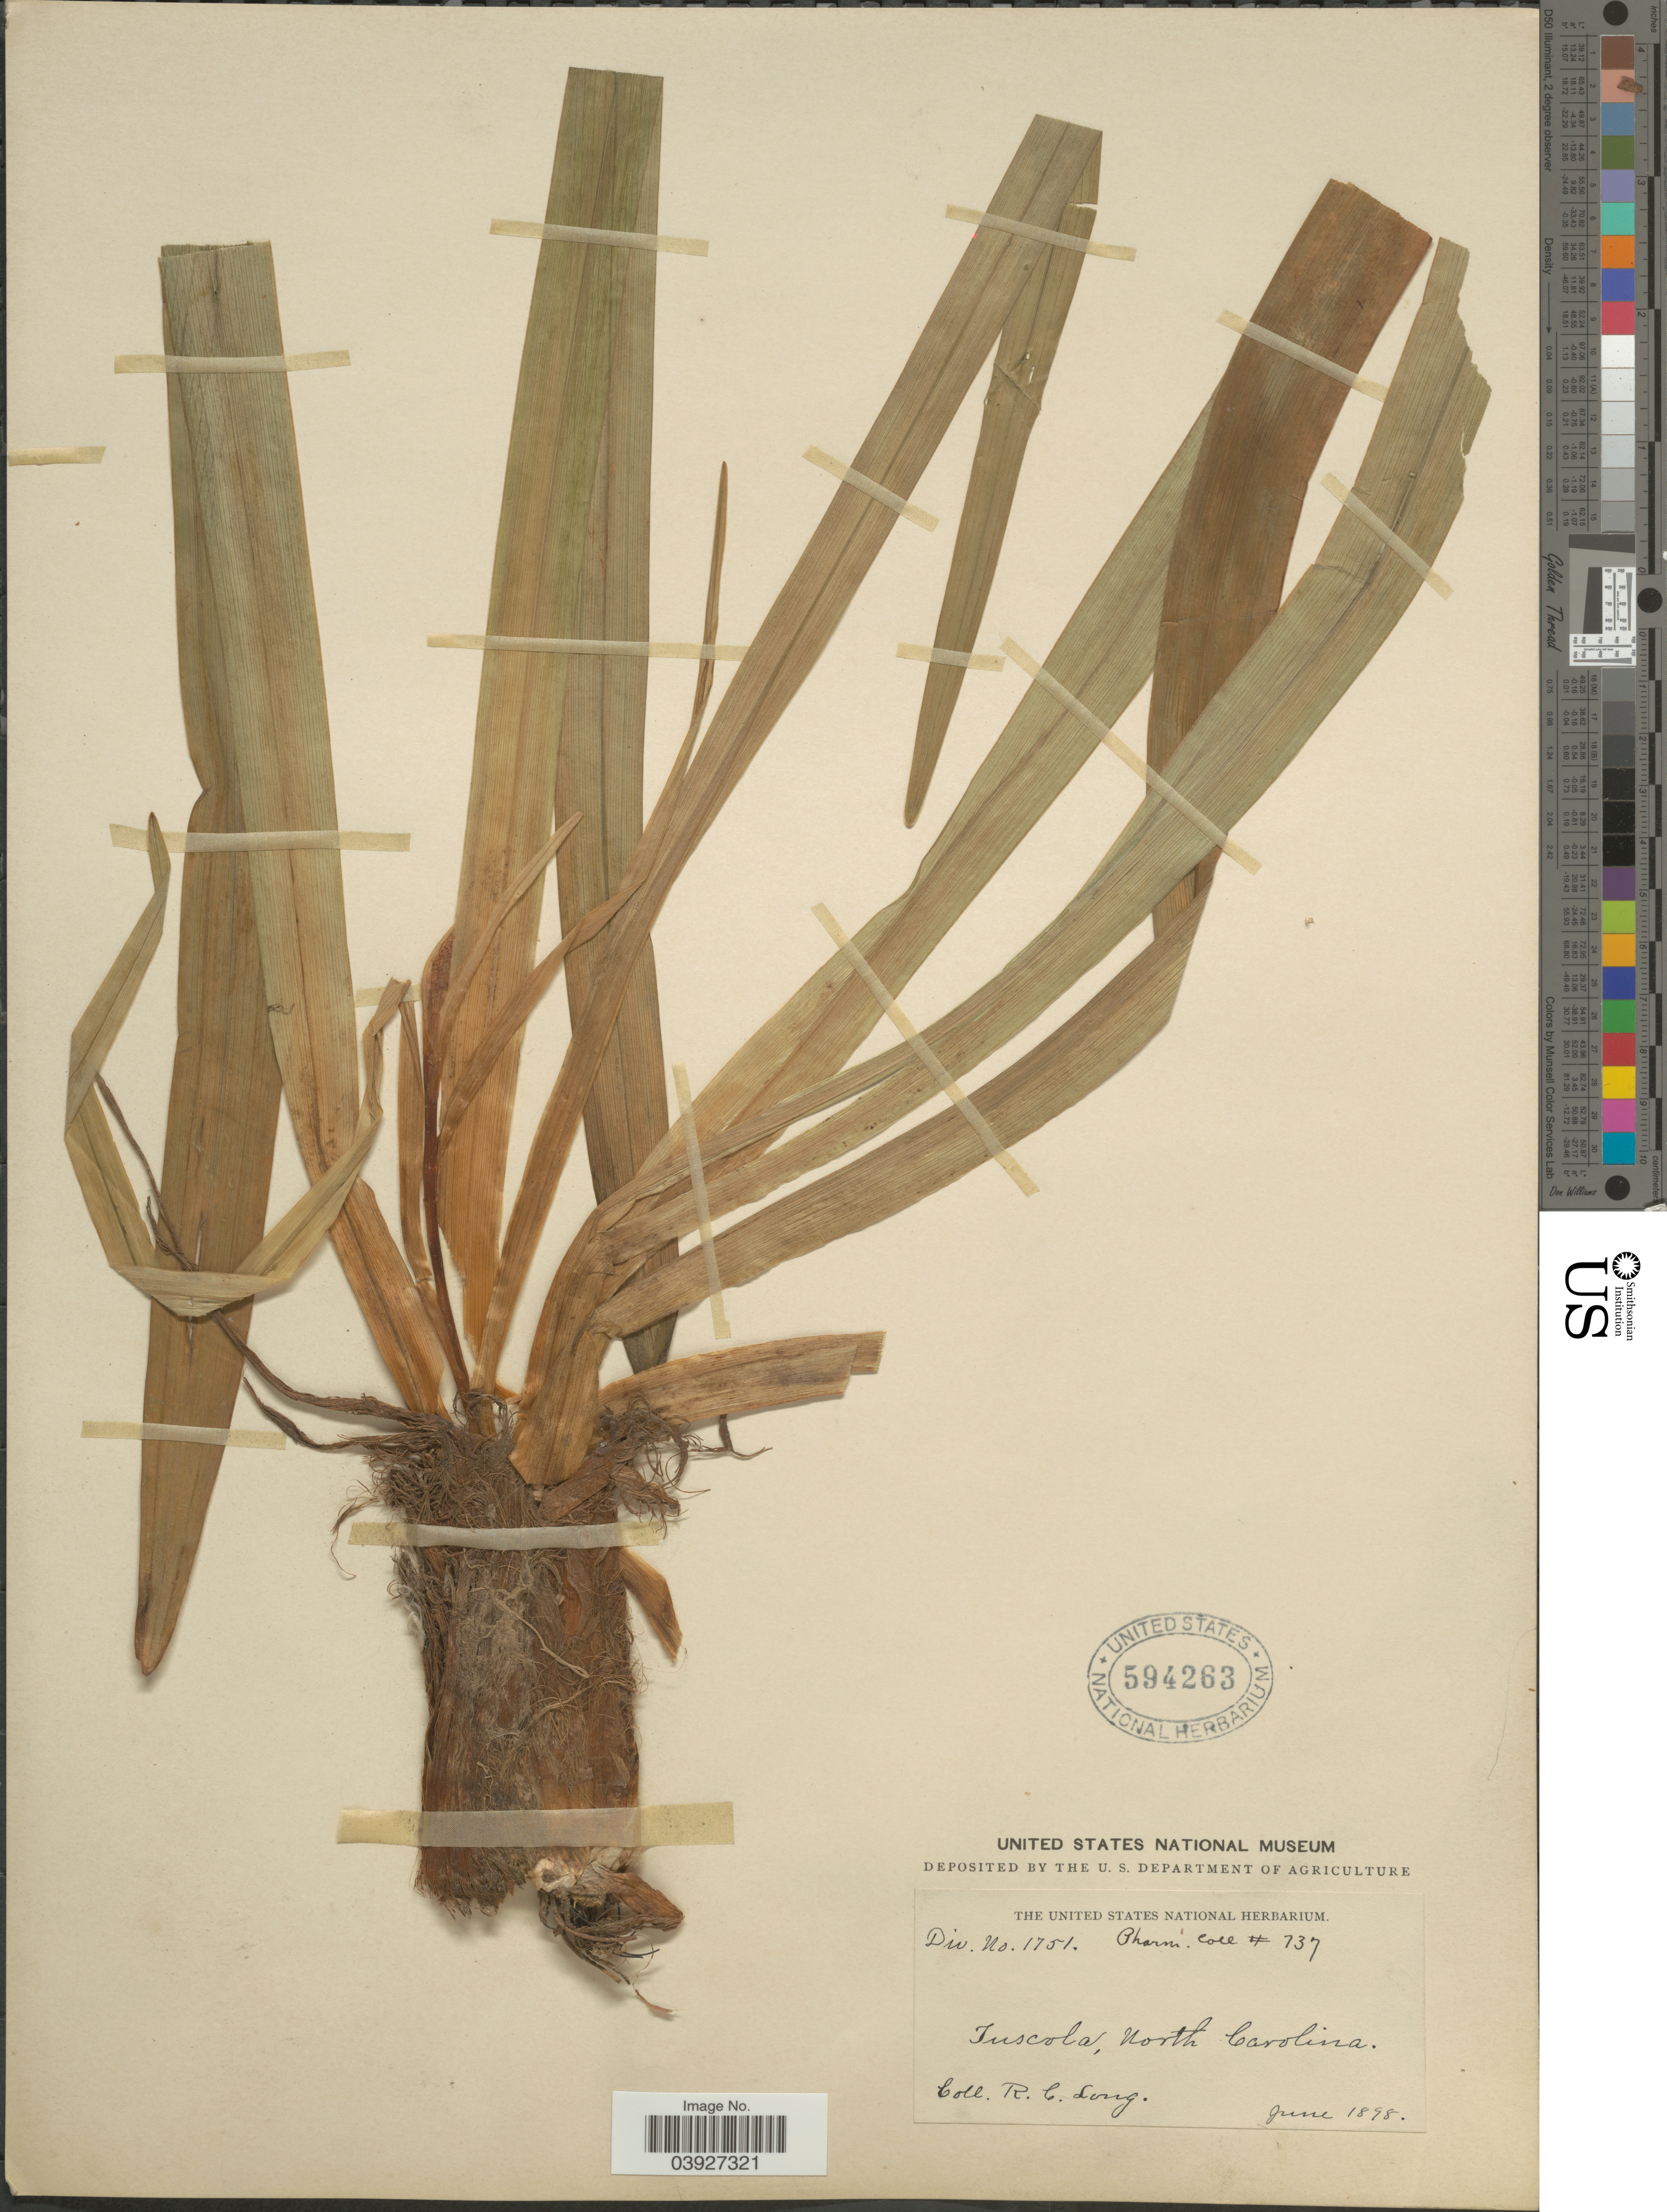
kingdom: Plantae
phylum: Tracheophyta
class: Liliopsida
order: Liliales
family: Melanthiaceae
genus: Amianthium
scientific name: Amianthium muscitoxicum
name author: (Walter) A. Gray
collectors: R. Long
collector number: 737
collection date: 1898-06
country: United States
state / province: North Carolina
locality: Tuscola.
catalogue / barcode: US 594263